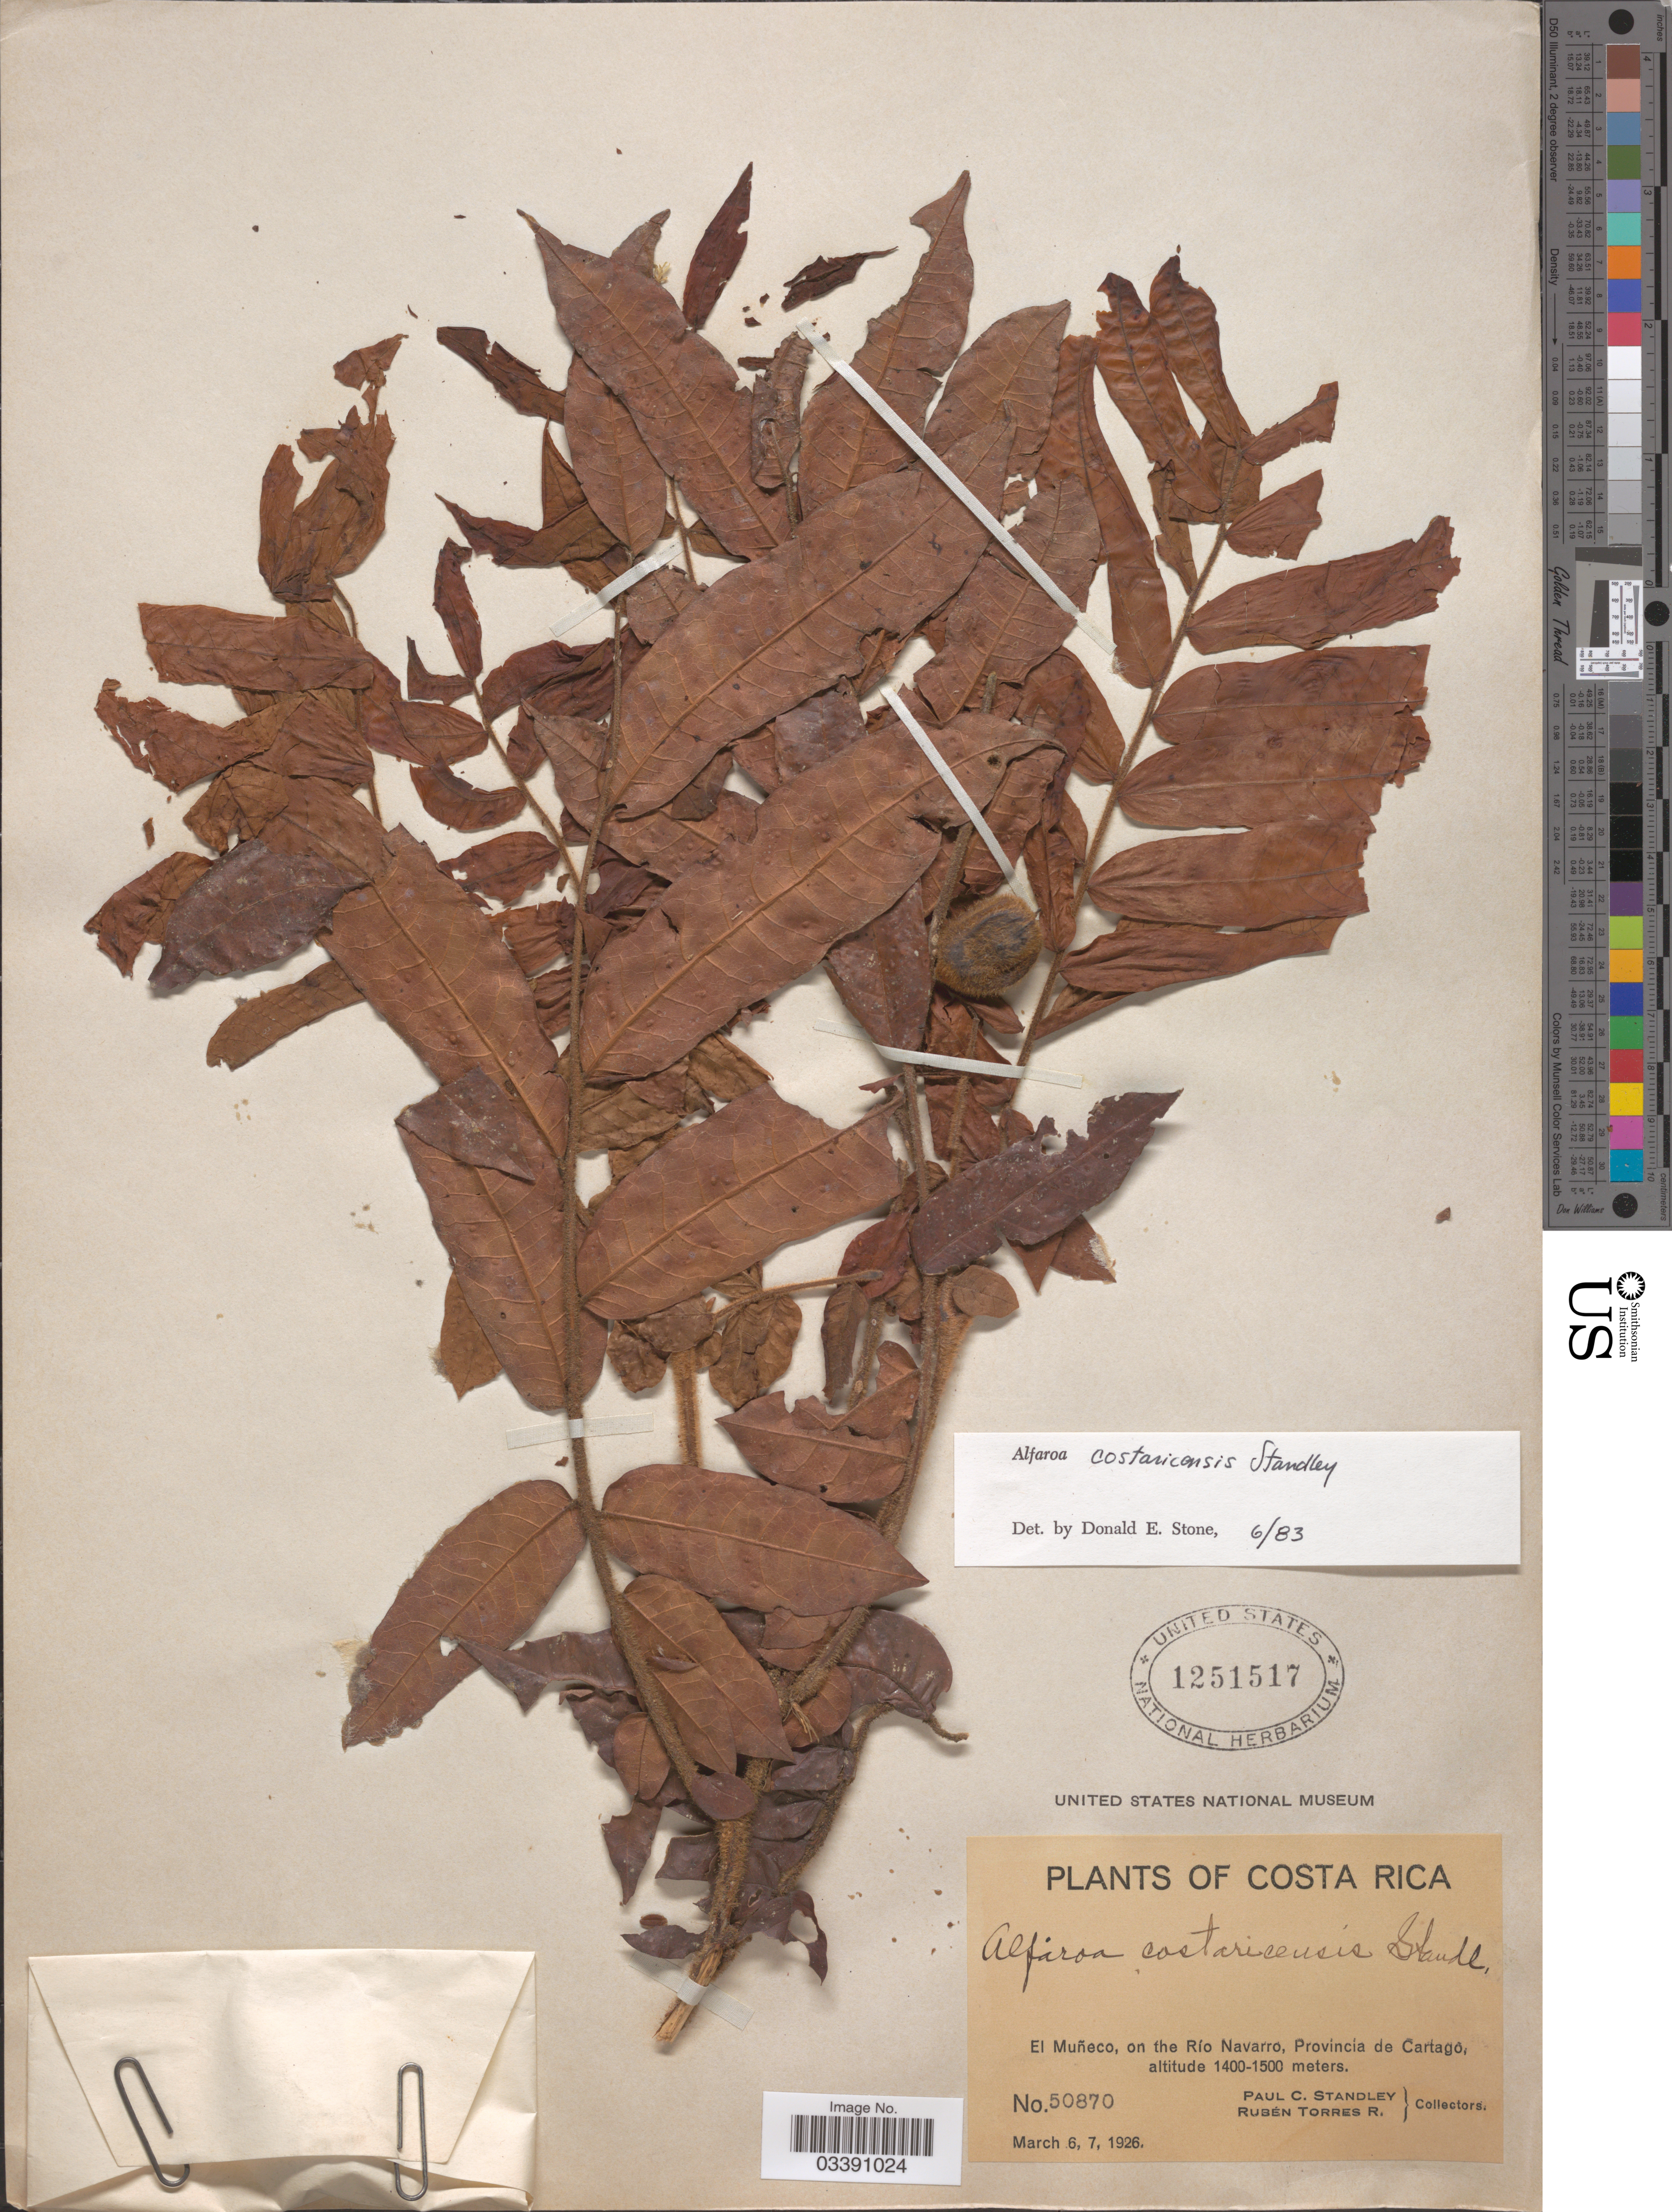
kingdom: Plantae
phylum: Tracheophyta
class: Magnoliopsida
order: Fagales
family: Juglandaceae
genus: Alfaroa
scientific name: Alfaroa costaricensis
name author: Standl.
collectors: P. C. Standley & R. Torres Rojas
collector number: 50870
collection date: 1926-03-06/1926-03-07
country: Costa Rica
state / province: Cartago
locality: El Muñeco, on the Río Navarro.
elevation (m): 1400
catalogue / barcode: US 1251517